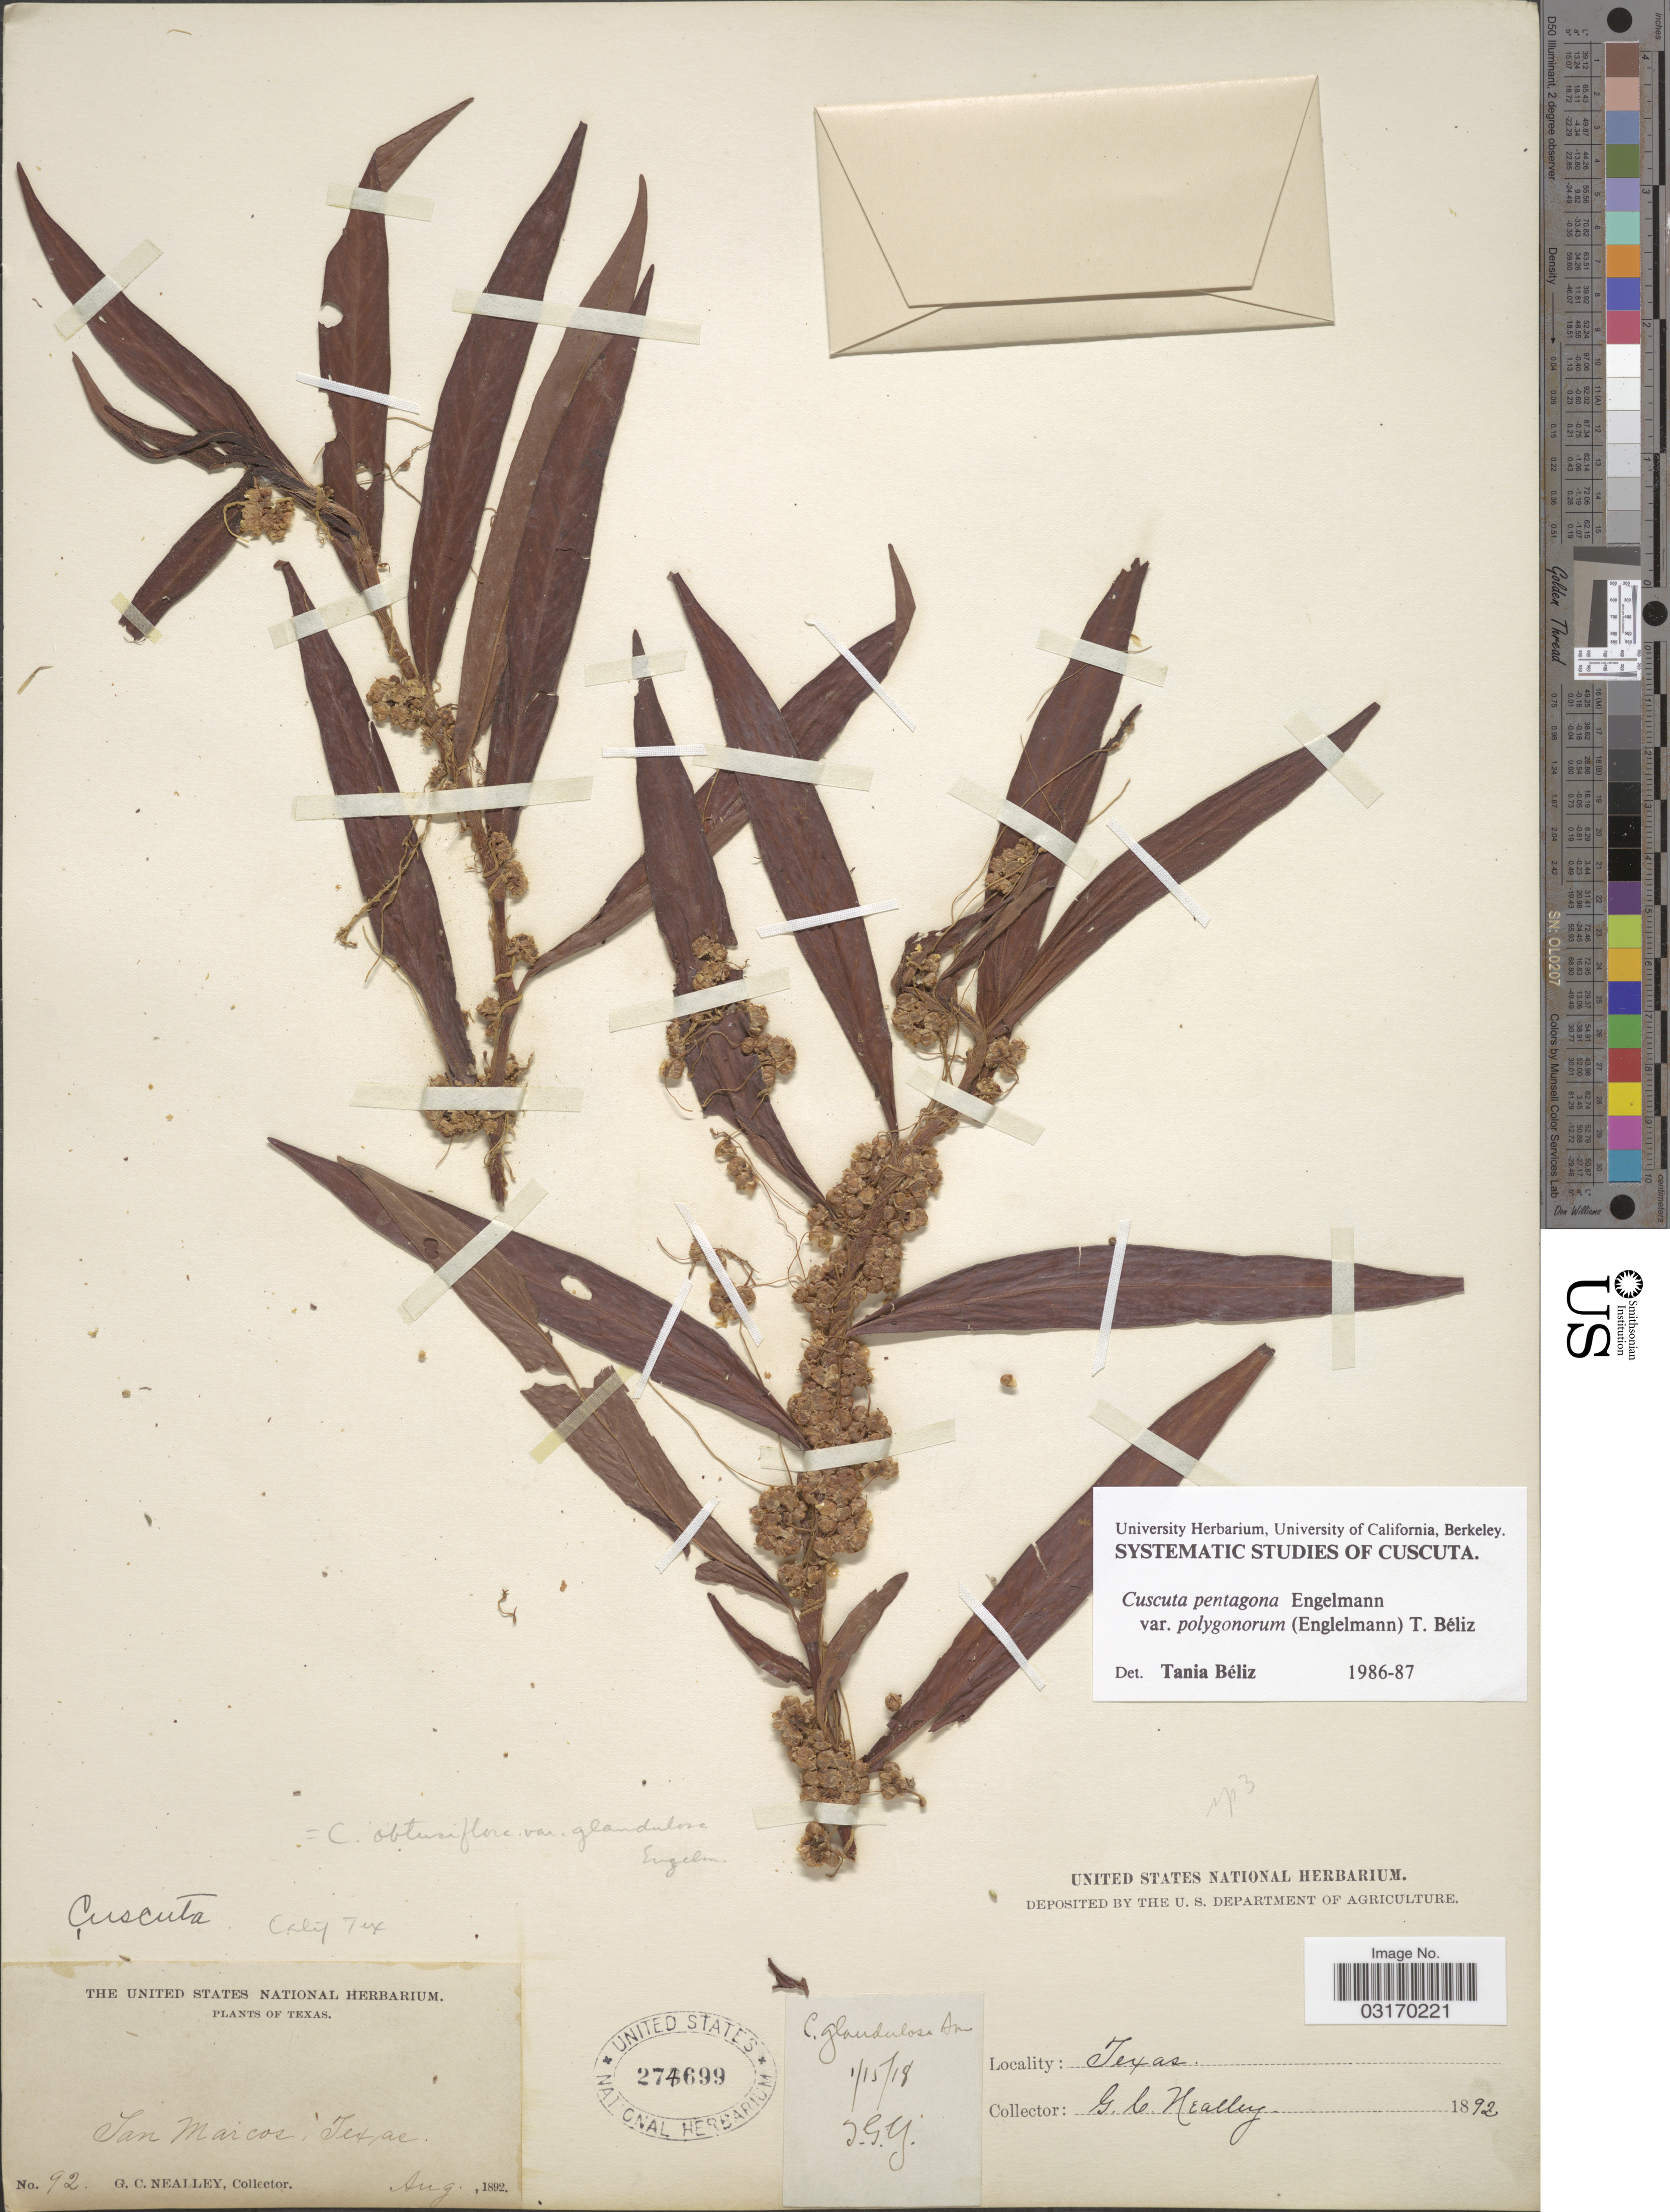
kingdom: Plantae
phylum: Tracheophyta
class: Magnoliopsida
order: Solanales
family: Convolvulaceae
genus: Cuscuta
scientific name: Cuscuta pentagona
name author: Engelm.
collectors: G. C. Nealley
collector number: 92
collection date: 1892-08-09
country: United States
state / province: Texas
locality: San Marcos.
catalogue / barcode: US 274699